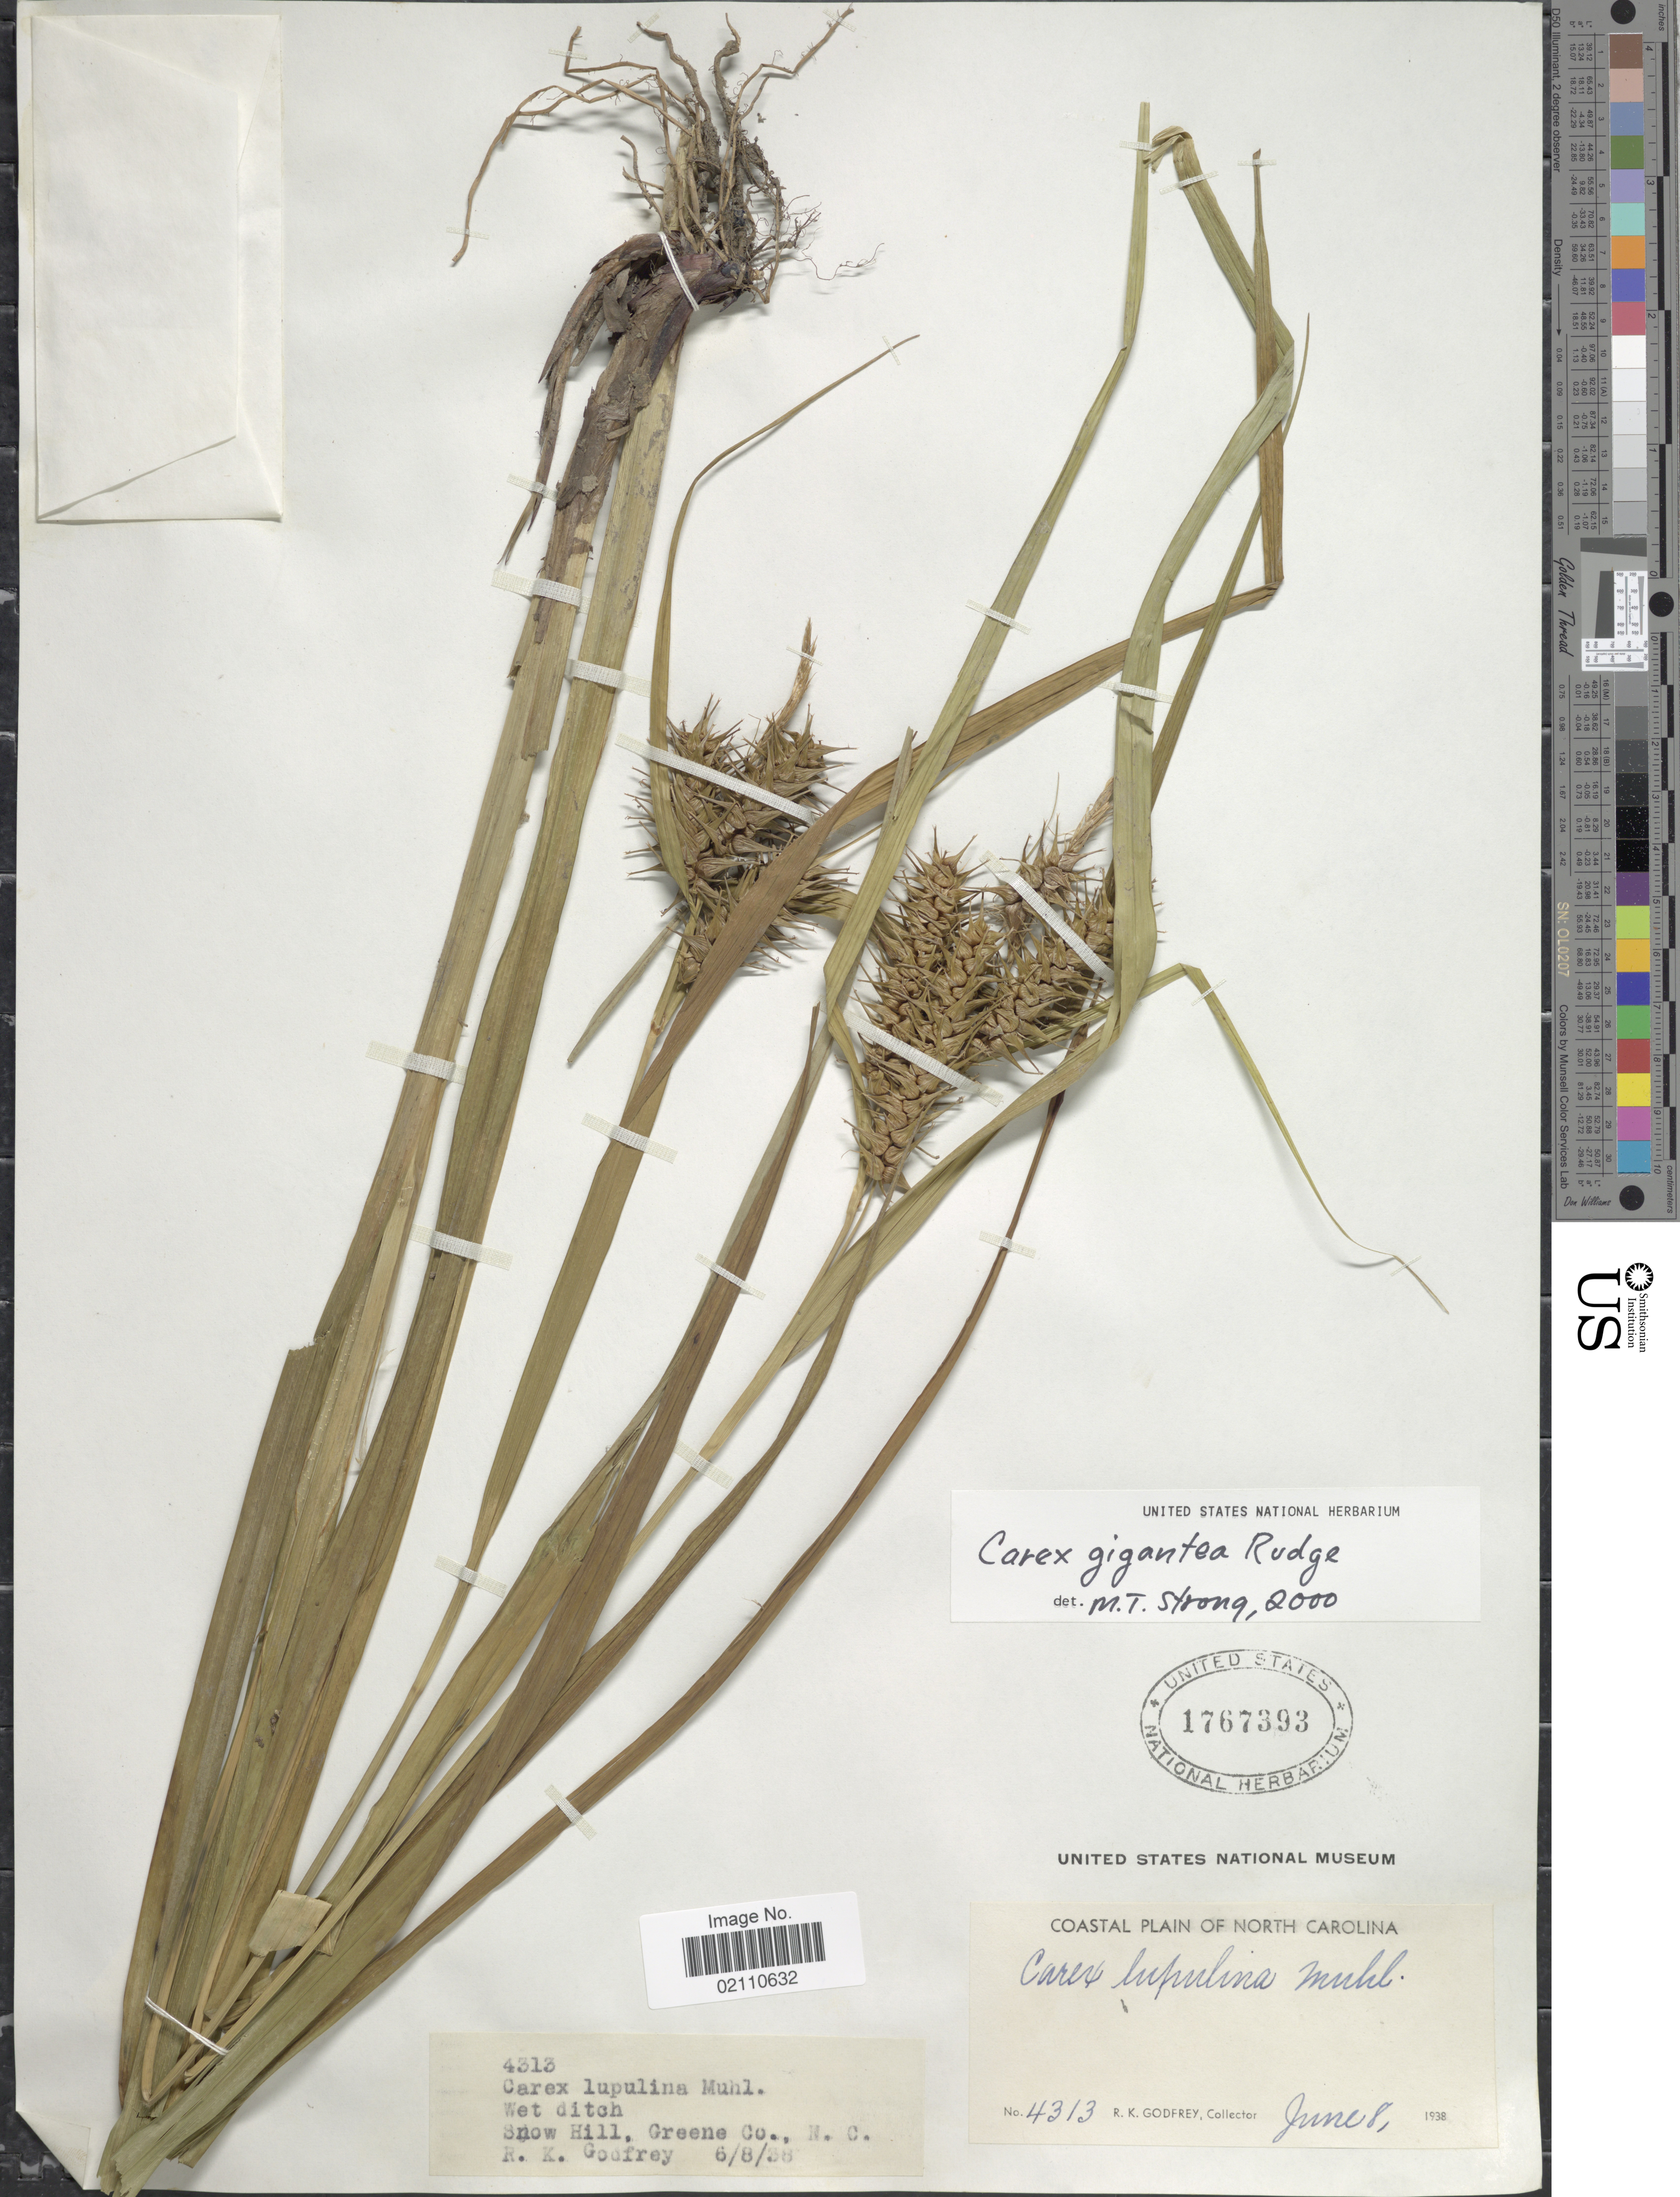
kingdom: Plantae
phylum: Tracheophyta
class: Liliopsida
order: Poales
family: Cyperaceae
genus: Carex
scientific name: Carex gigantea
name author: Rudge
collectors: R. K. Godfrey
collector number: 4313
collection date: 1938-06-08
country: United States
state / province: North Carolina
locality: Coastal Plain of North Carolina, Snow Hill, Greene Co.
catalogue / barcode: US 1767393